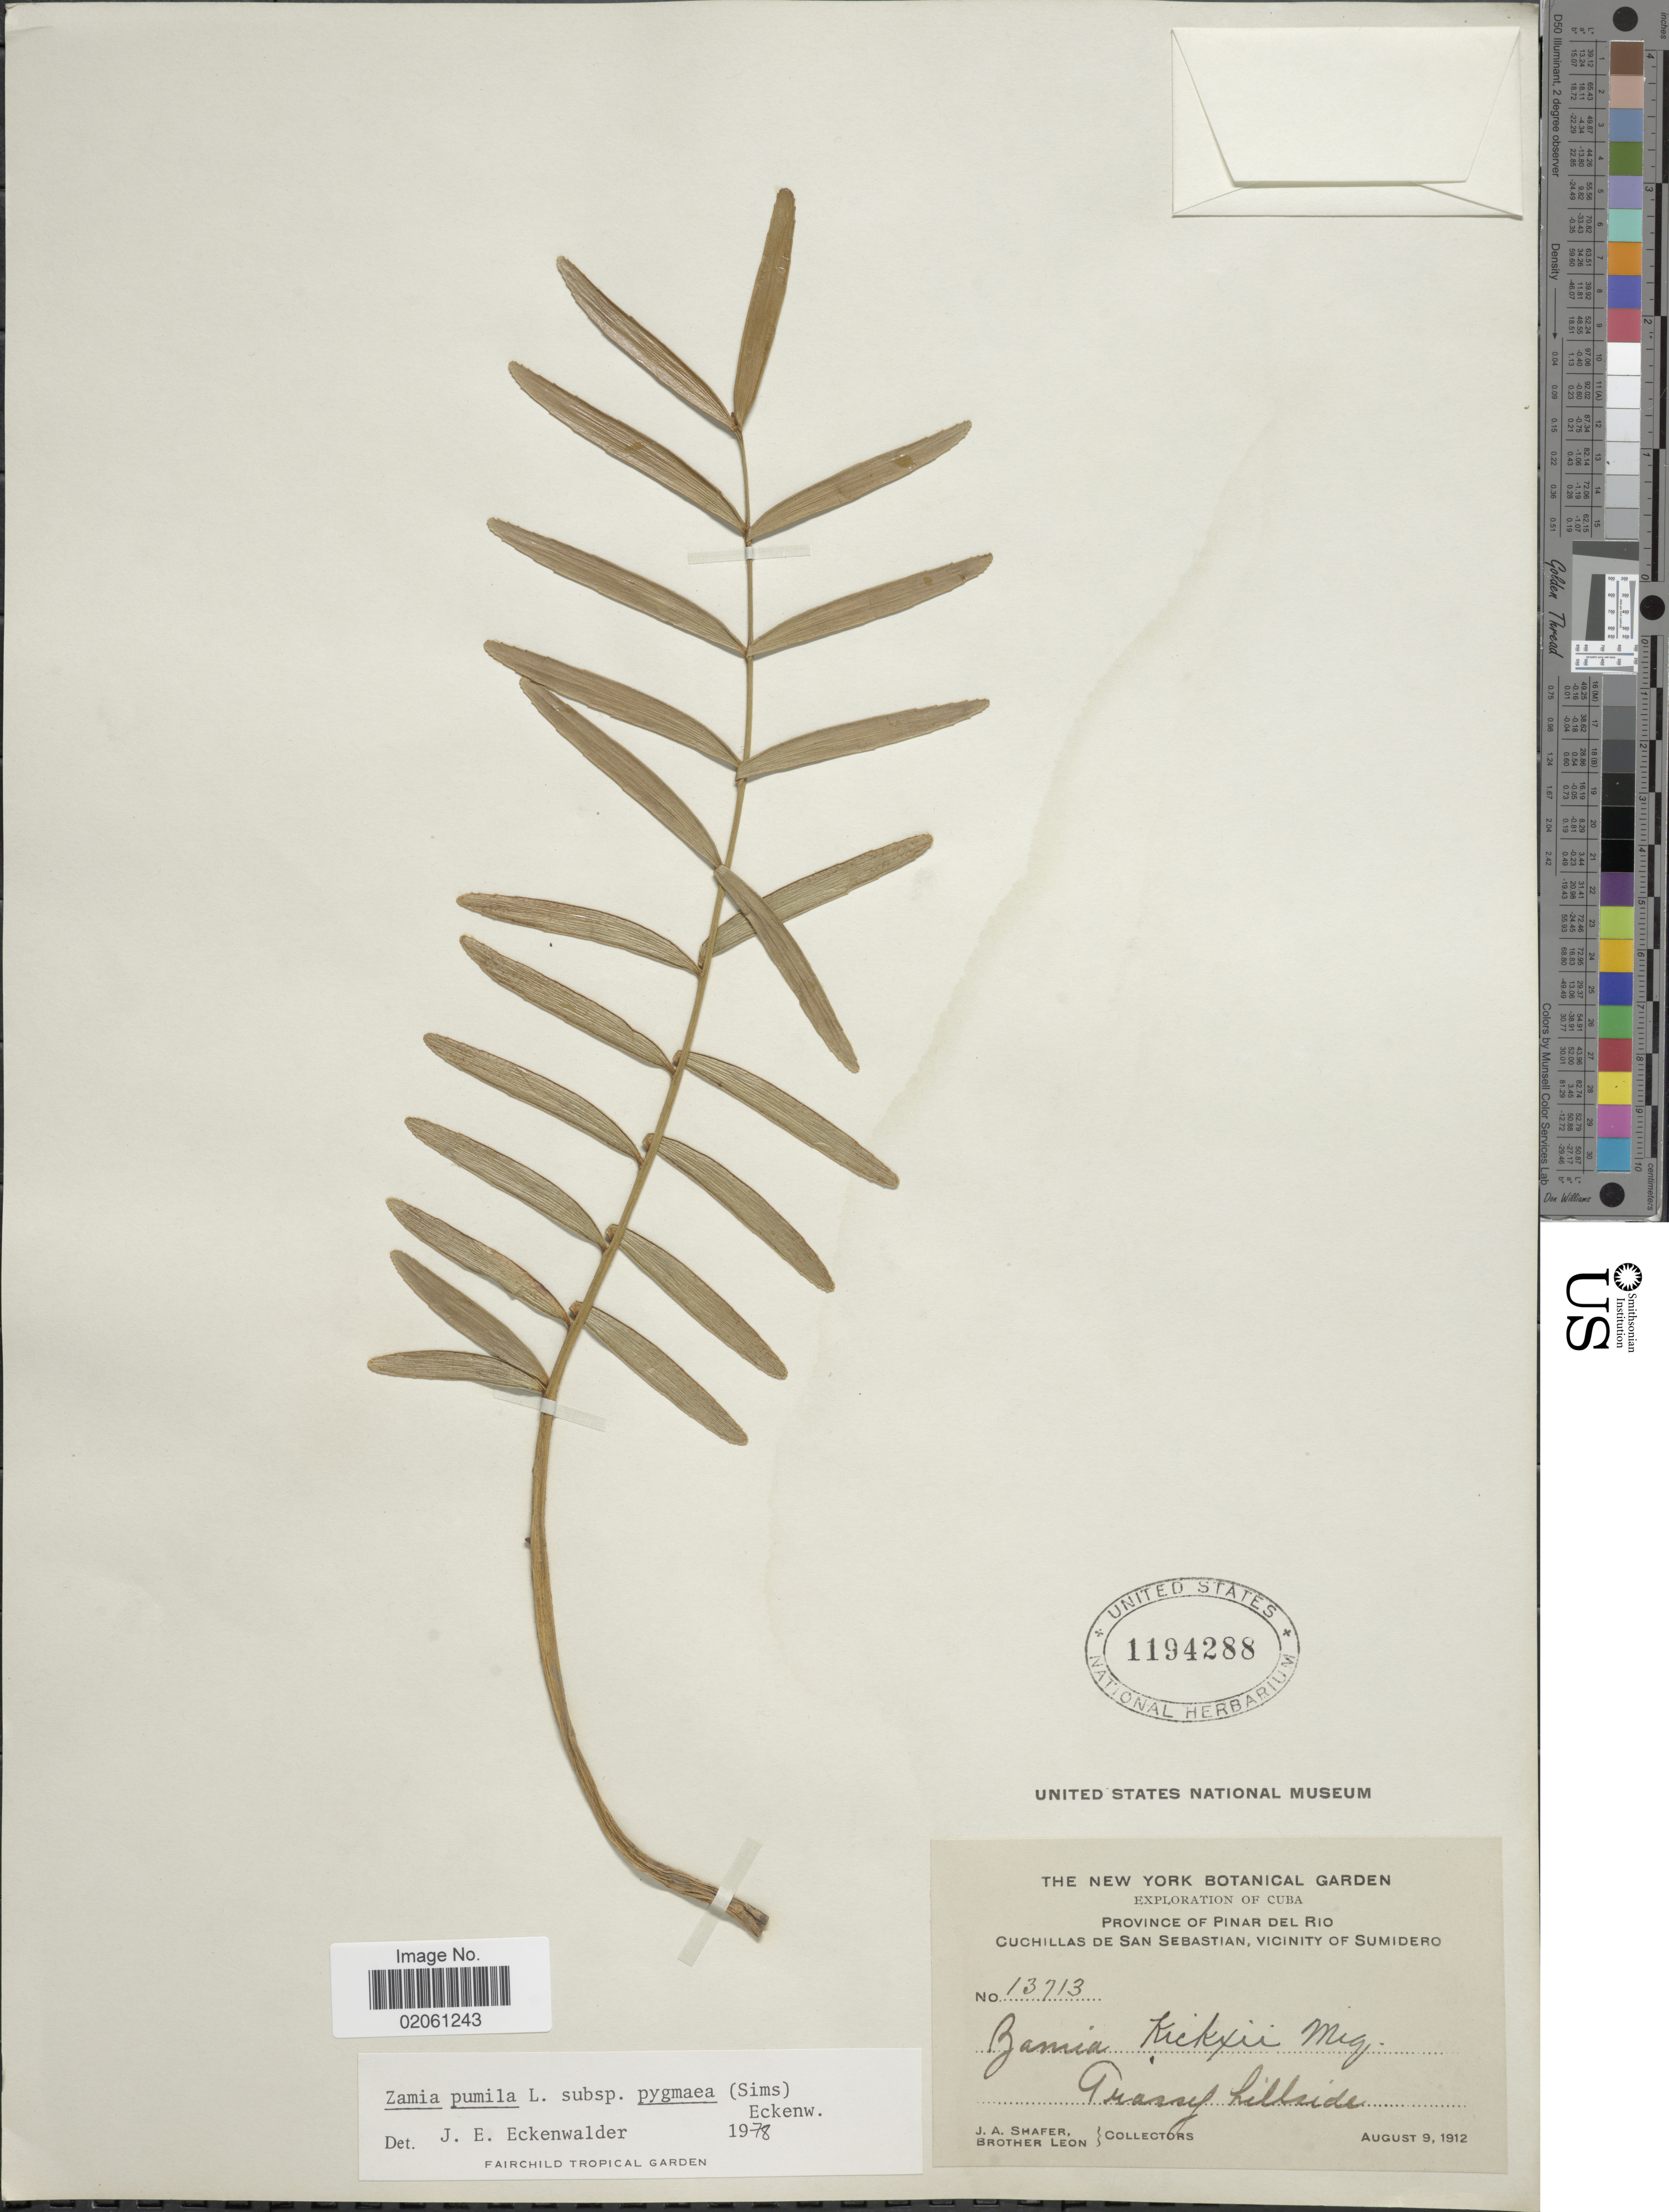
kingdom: Plantae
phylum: Tracheophyta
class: Cycadopsida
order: Cycadales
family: Zamiaceae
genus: Zamia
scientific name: Zamia pumila subsp. pygmaea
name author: (Sims) Eckenw.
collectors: J. A. Shafer & Bro. León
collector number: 13713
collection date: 1912-08-09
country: Cuba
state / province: Pinar del Río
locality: Cuchillas de San Sebastian, vicinity of Sumidero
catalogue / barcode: US 1194288